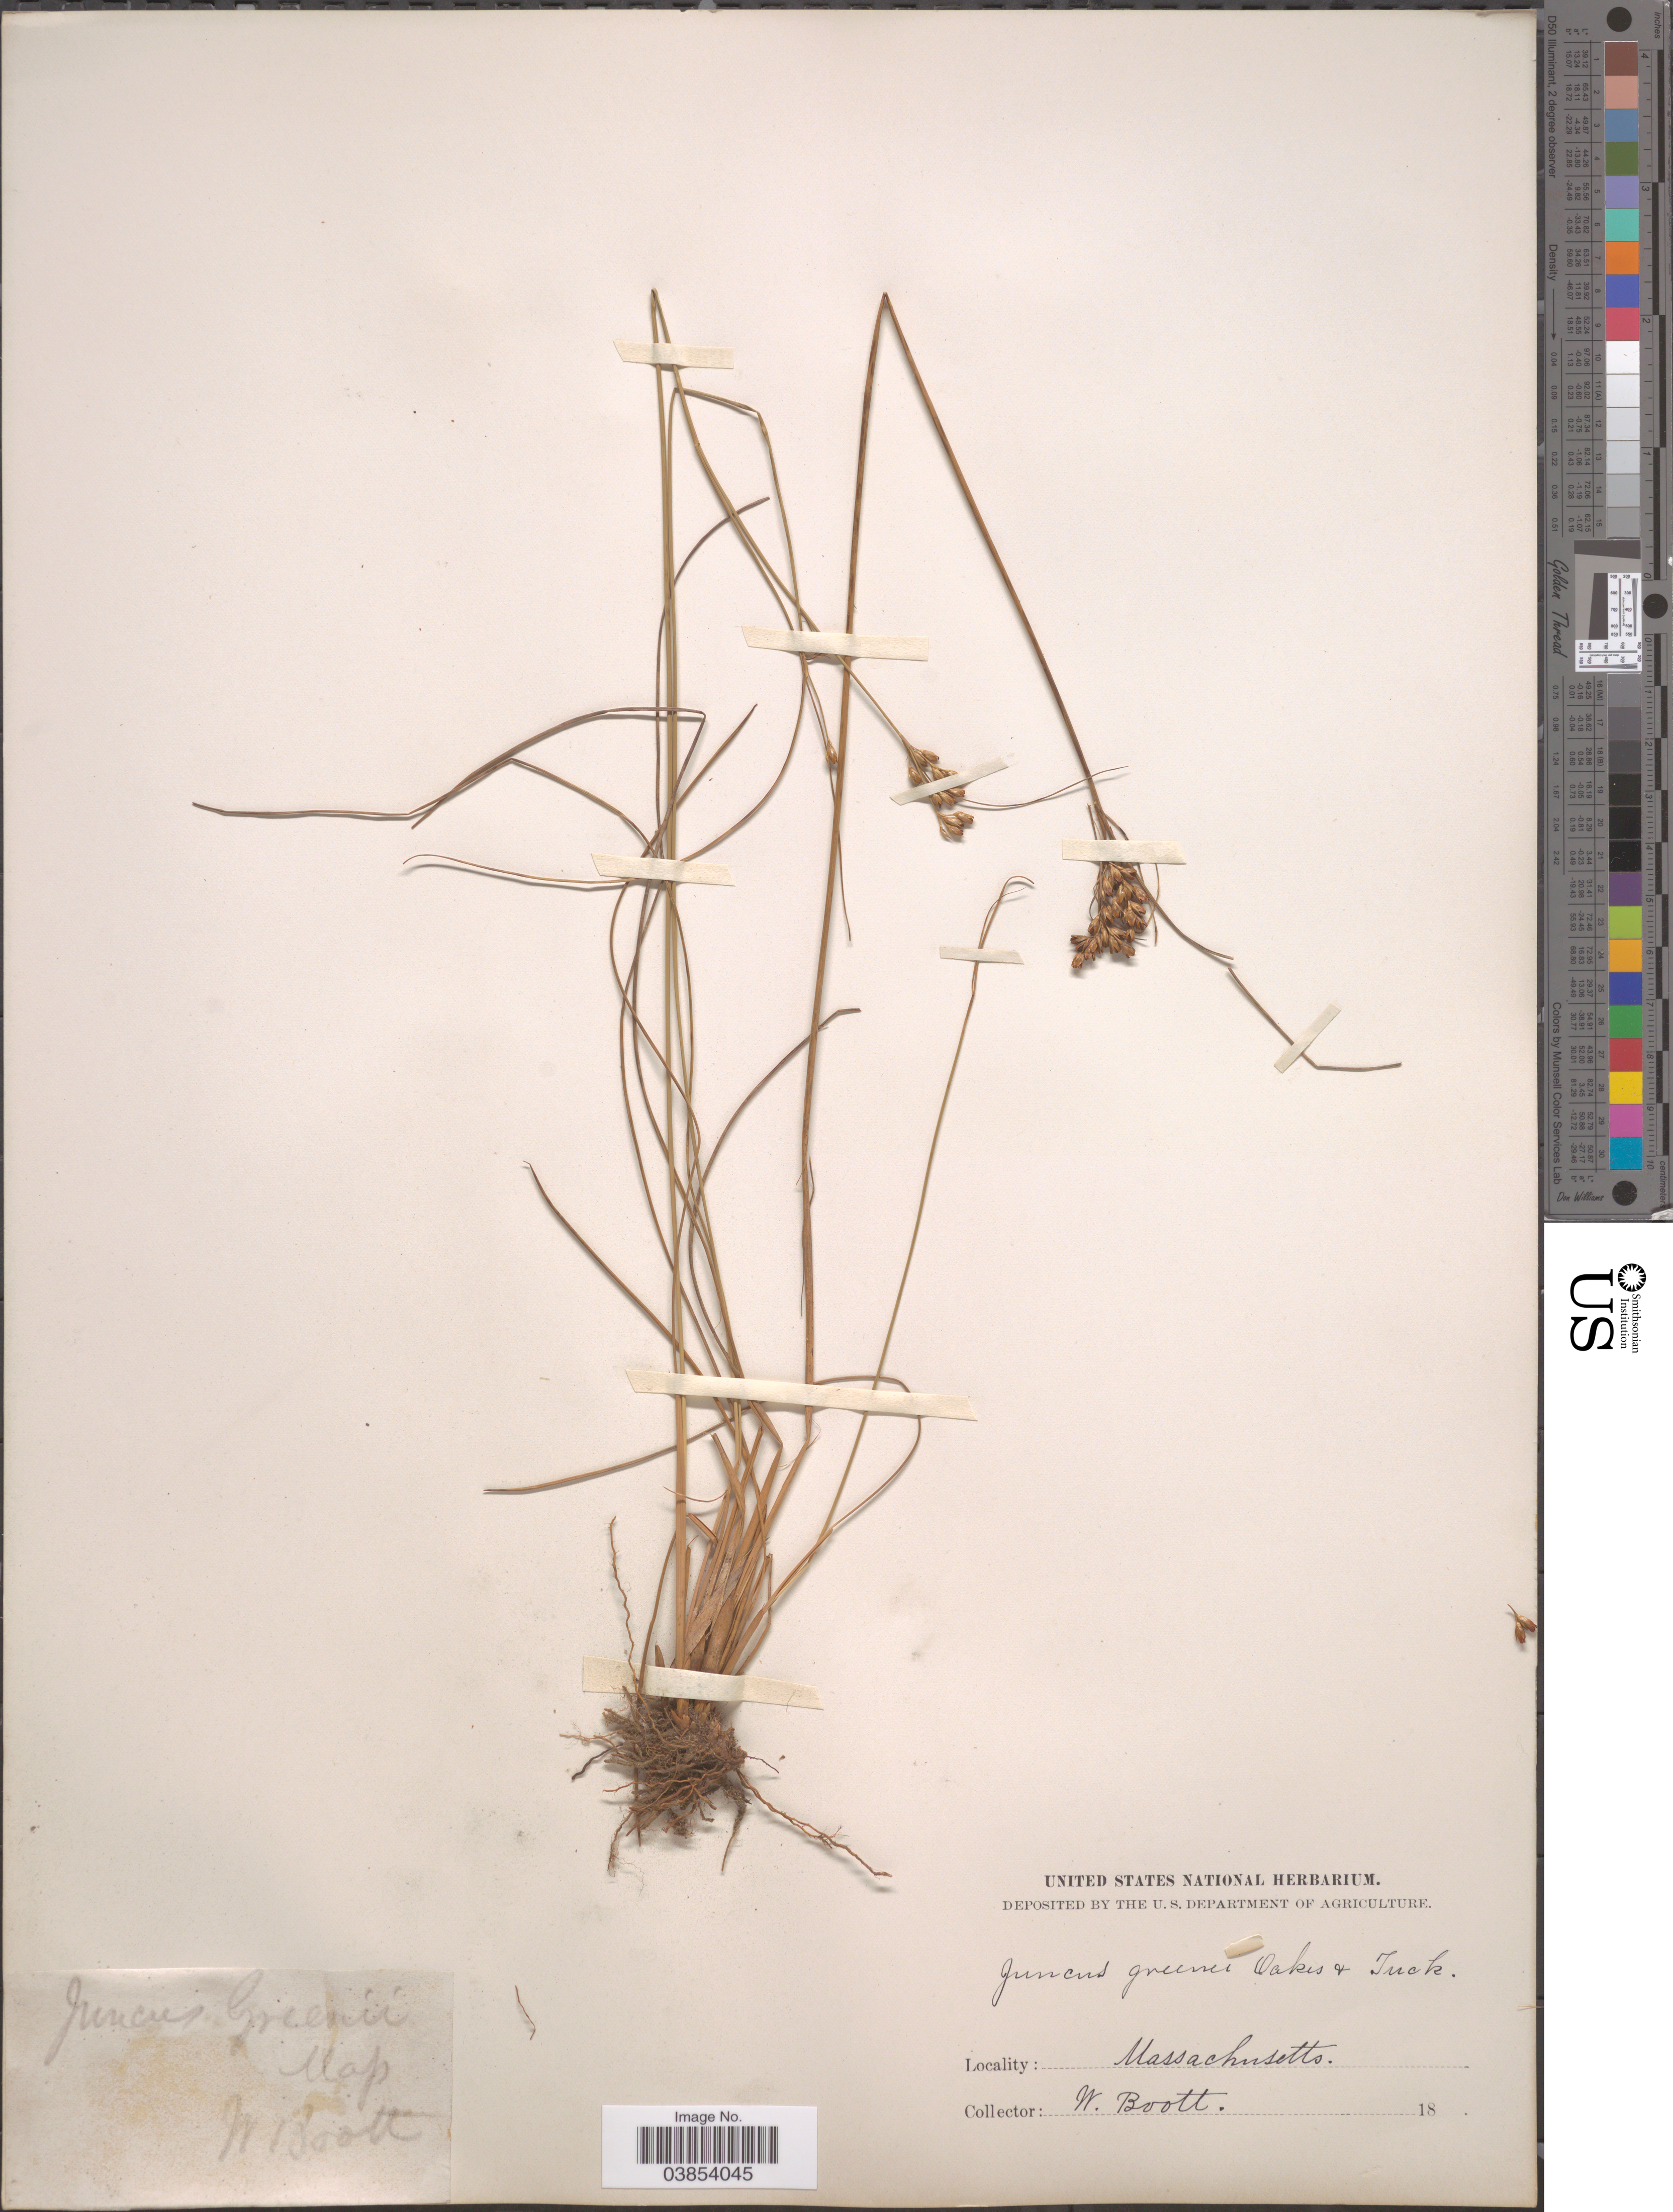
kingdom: Plantae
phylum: Tracheophyta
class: Liliopsida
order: Poales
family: Juncaceae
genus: Juncus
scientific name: Juncus greenei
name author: Oakes & Tuck.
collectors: W. Boott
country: United States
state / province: Massachusetts